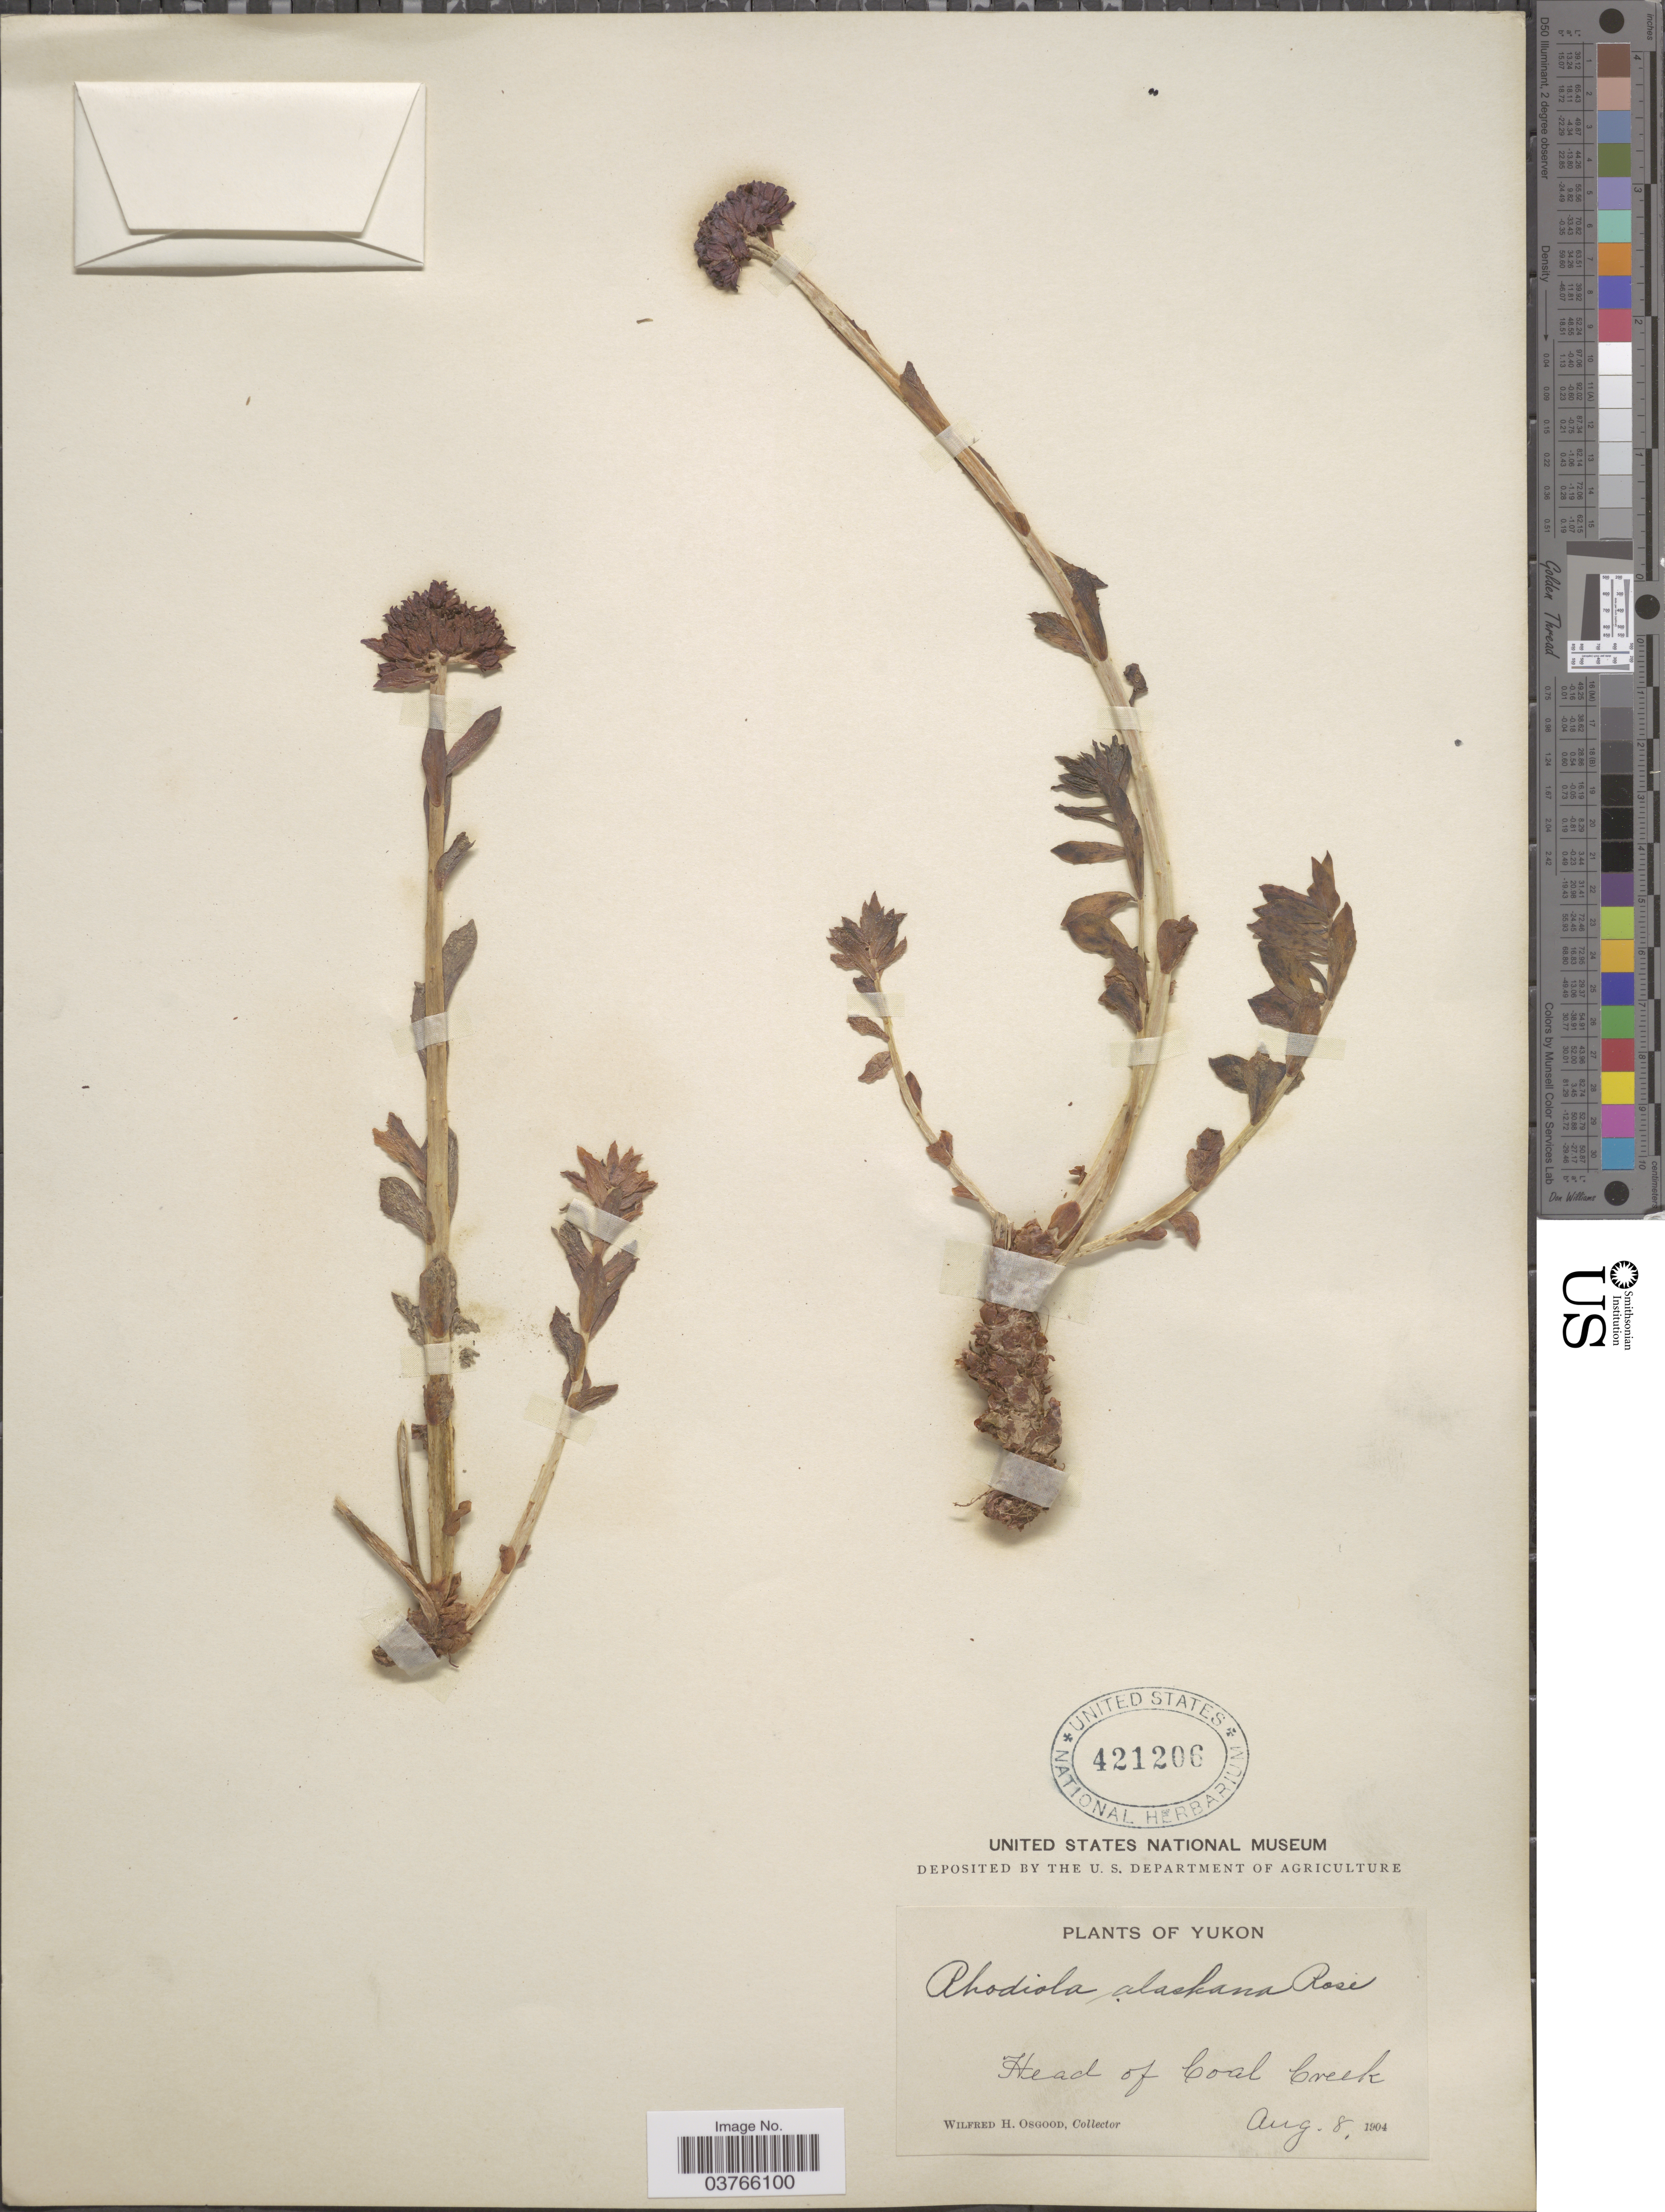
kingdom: Plantae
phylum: Tracheophyta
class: Magnoliopsida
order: Saxifragales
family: Crassulaceae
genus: Rhodiola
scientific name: Rhodiola integrifolia subsp. integrifolia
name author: Raf.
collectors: W. Osgood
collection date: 1904-08-08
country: Canada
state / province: Yukon Territory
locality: Yukon, Head of Coal Creek.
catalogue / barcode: US 421206